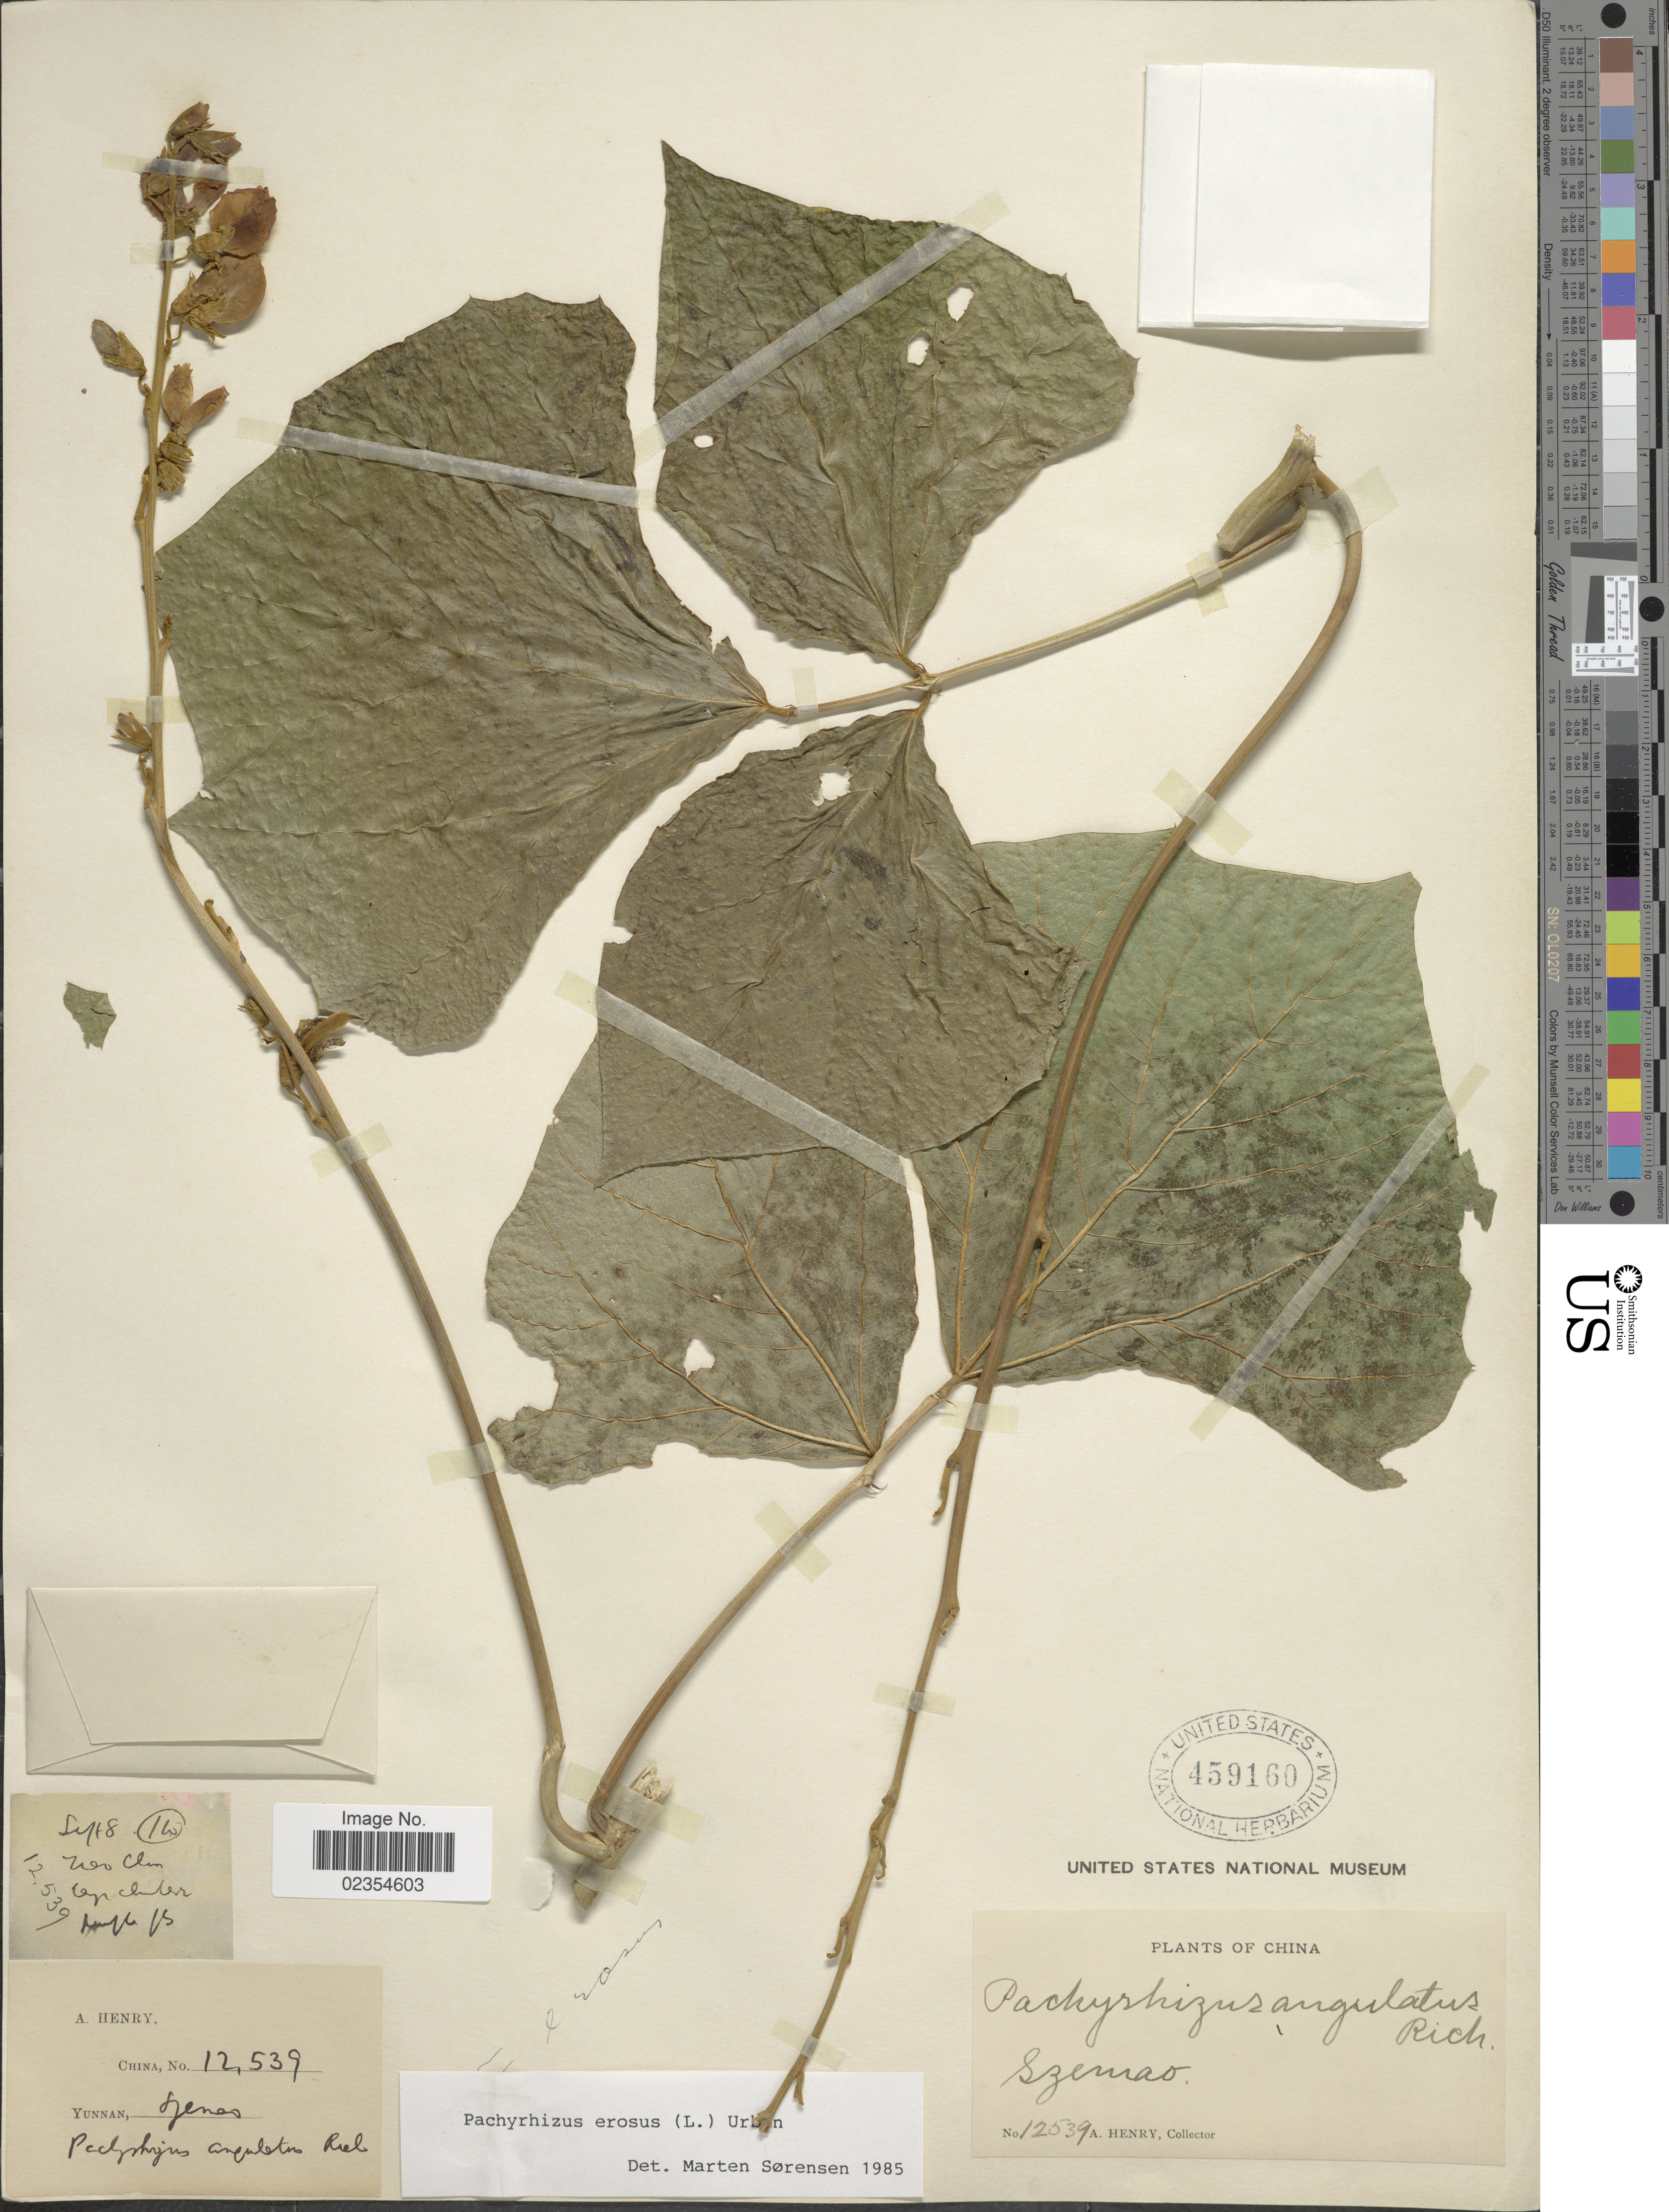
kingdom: Plantae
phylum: Tracheophyta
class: Magnoliopsida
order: Fabales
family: Fabaceae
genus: Pachyrhizus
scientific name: Pachyrhizus erosus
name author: (L.) Urb.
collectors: A. Henry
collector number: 12539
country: China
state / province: Yunnan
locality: Szemao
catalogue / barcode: US 459160